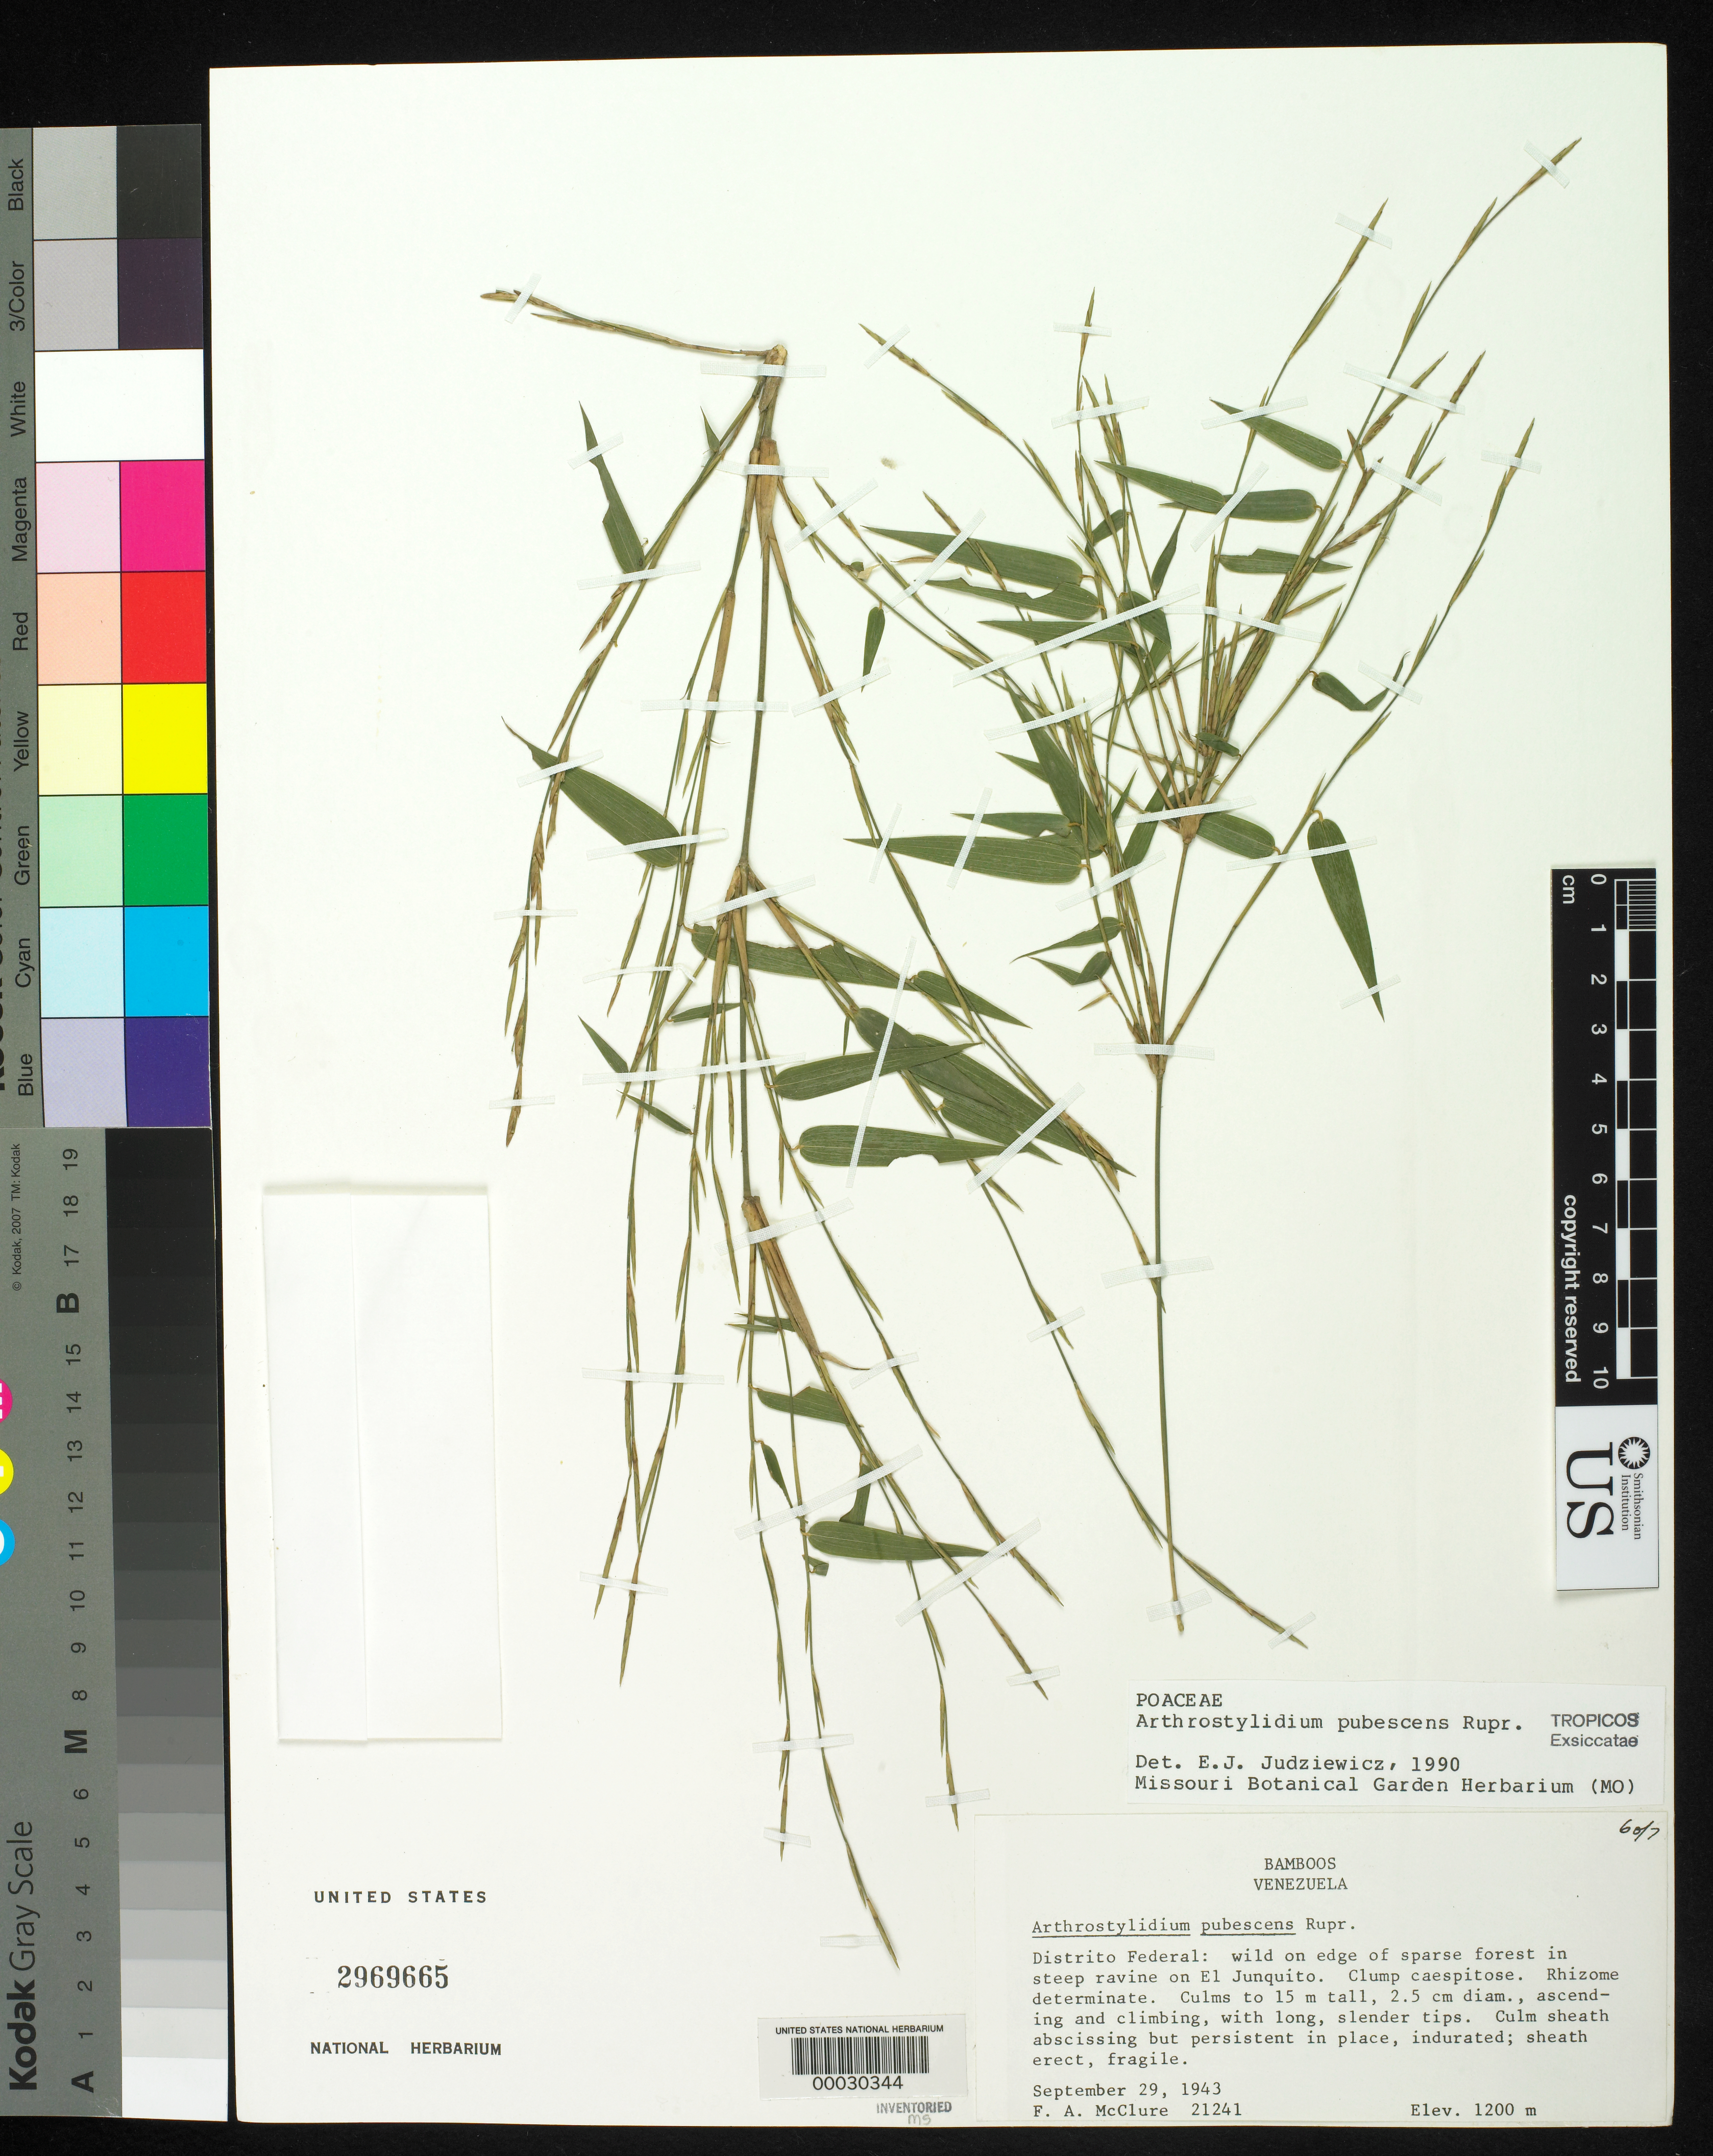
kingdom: Plantae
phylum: Tracheophyta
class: Liliopsida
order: Poales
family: Poaceae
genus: Arthrostylidium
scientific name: Arthrostylidium pubescens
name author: Rupr.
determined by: Judziewicz, E. J.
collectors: F. A. McClure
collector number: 21241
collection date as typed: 29 Sep 1943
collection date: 1943-09-29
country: Venezuela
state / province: Distrito Federal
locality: El junquito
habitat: On edge of sparse forest in steep ravine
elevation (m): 1200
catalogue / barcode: US 2969665